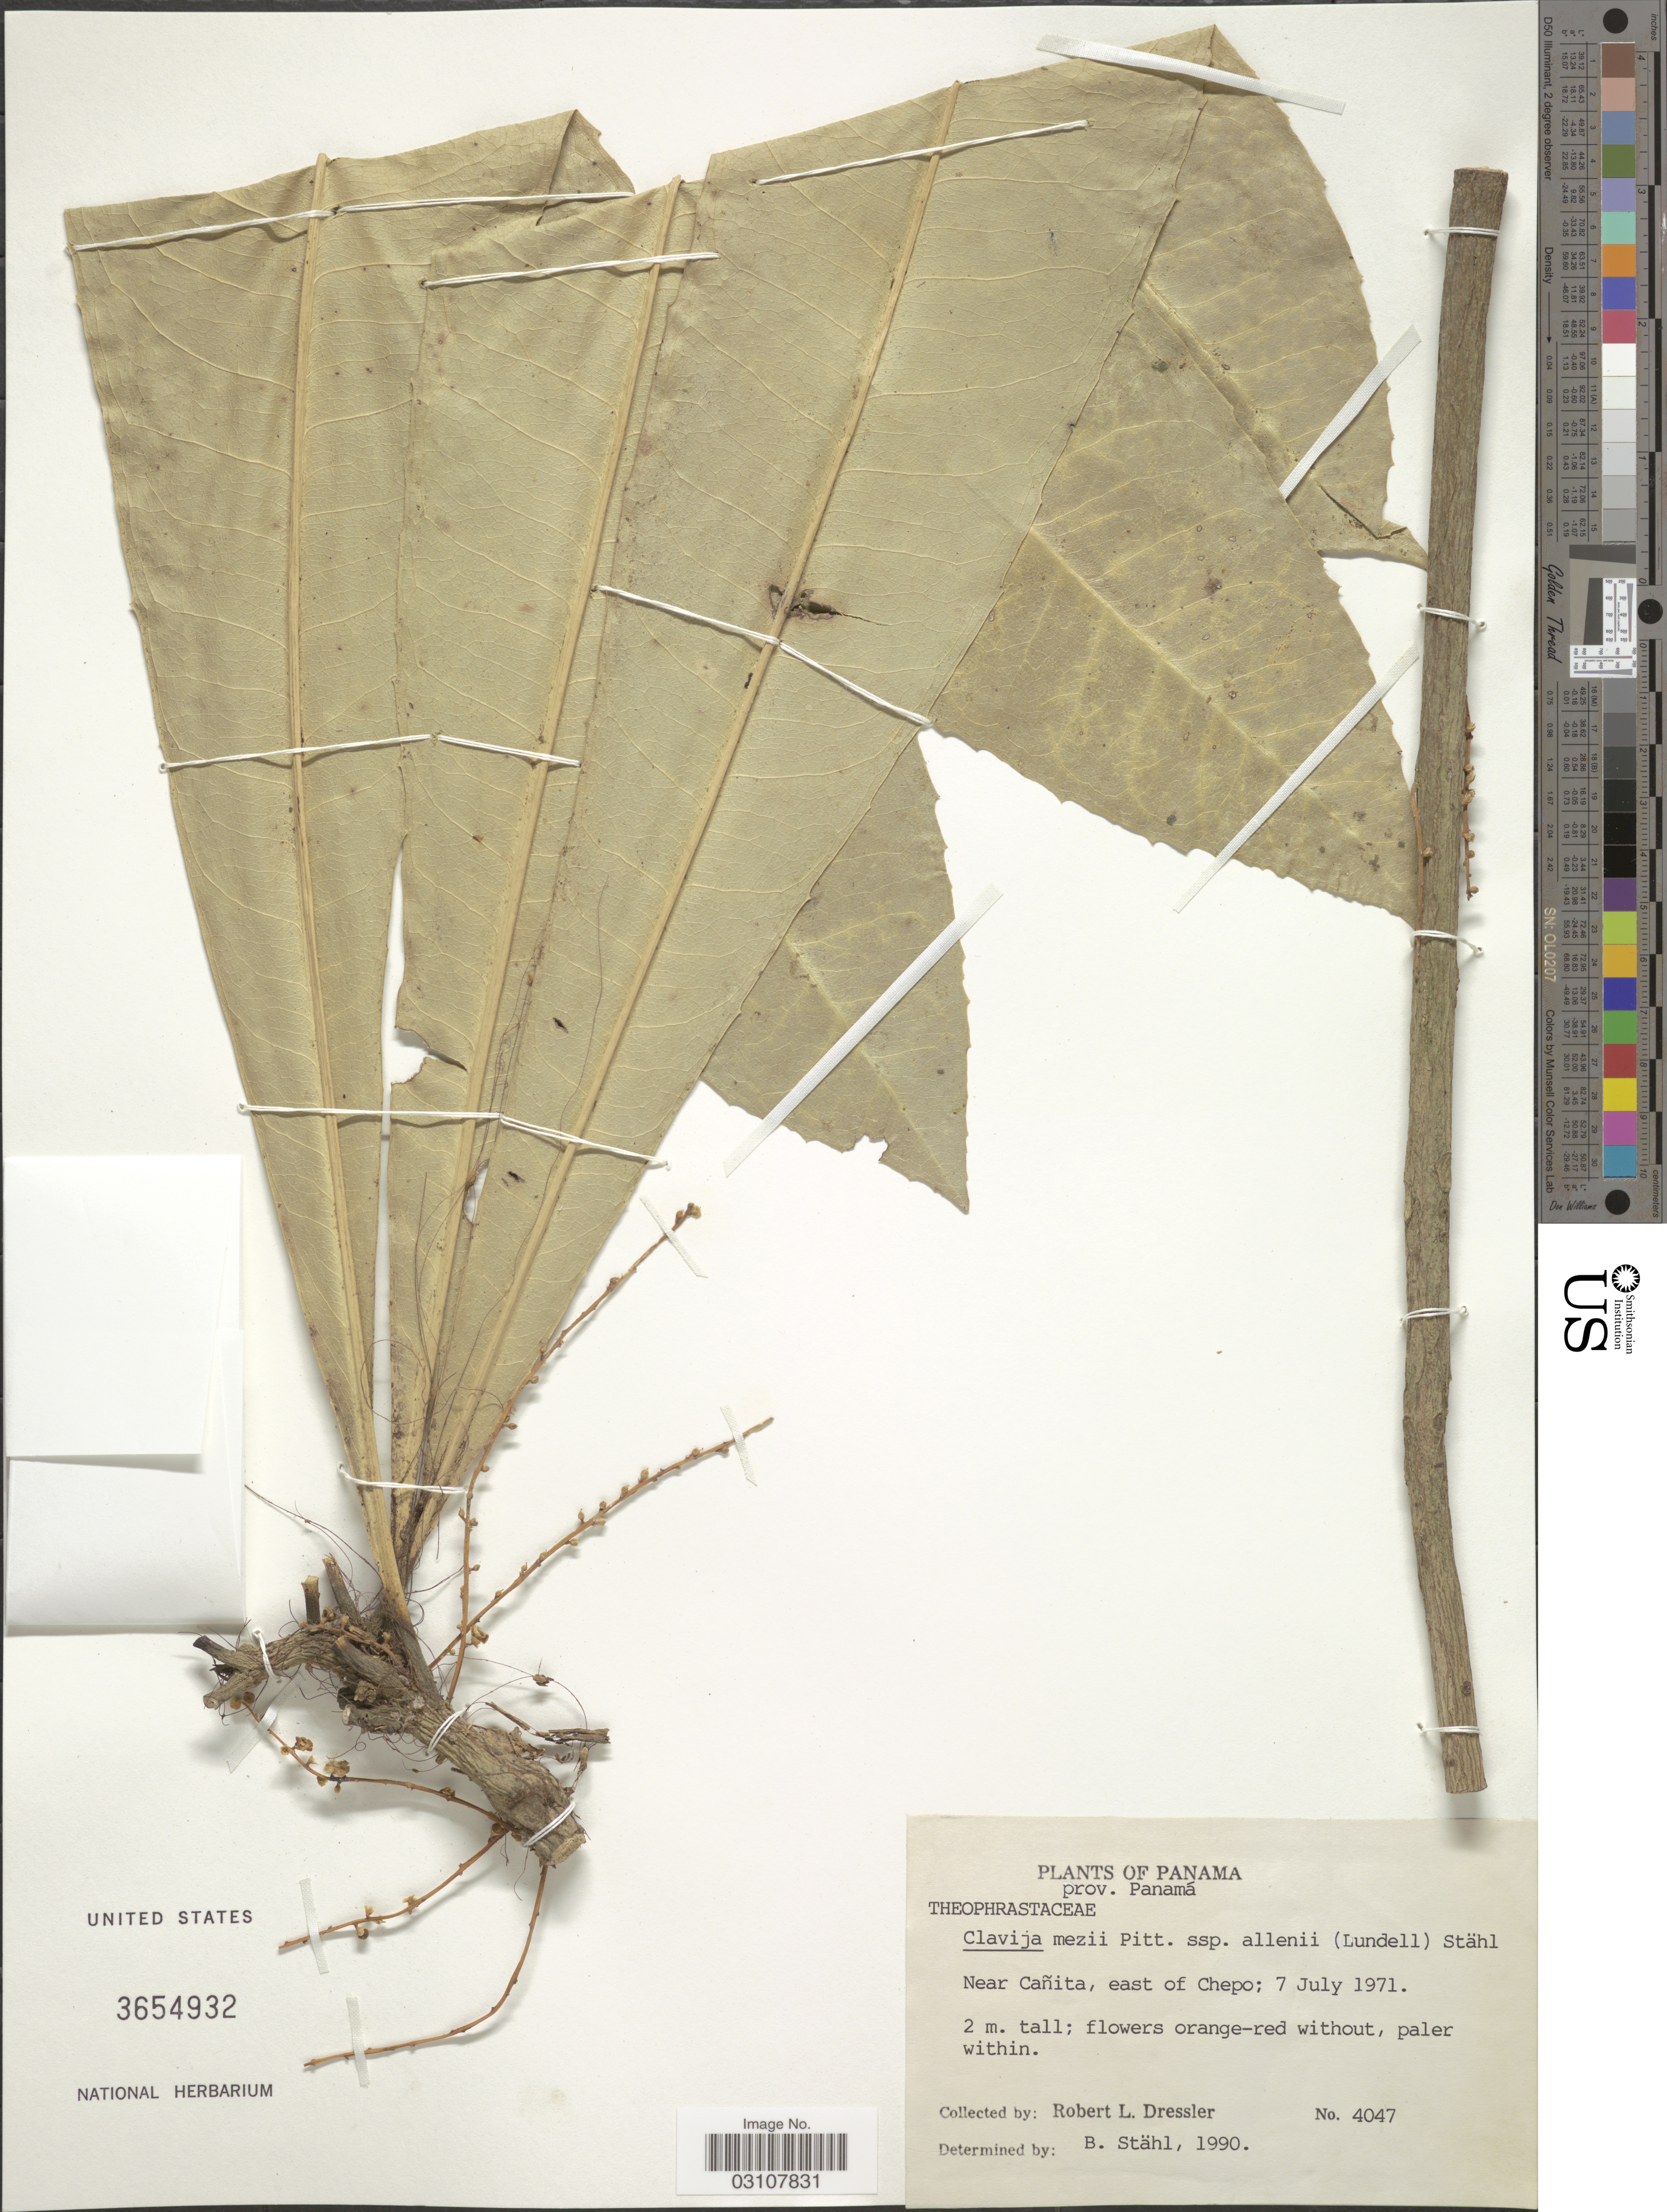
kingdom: Plantae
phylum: Tracheophyta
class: Magnoliopsida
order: Ericales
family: Primulaceae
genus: Clavija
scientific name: Clavija mezii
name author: Pittier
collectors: R. Dressler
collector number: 4047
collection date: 1971-07-07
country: Panama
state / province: Panamá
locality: Near Cañita, east of Chepo.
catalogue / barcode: US 3654932